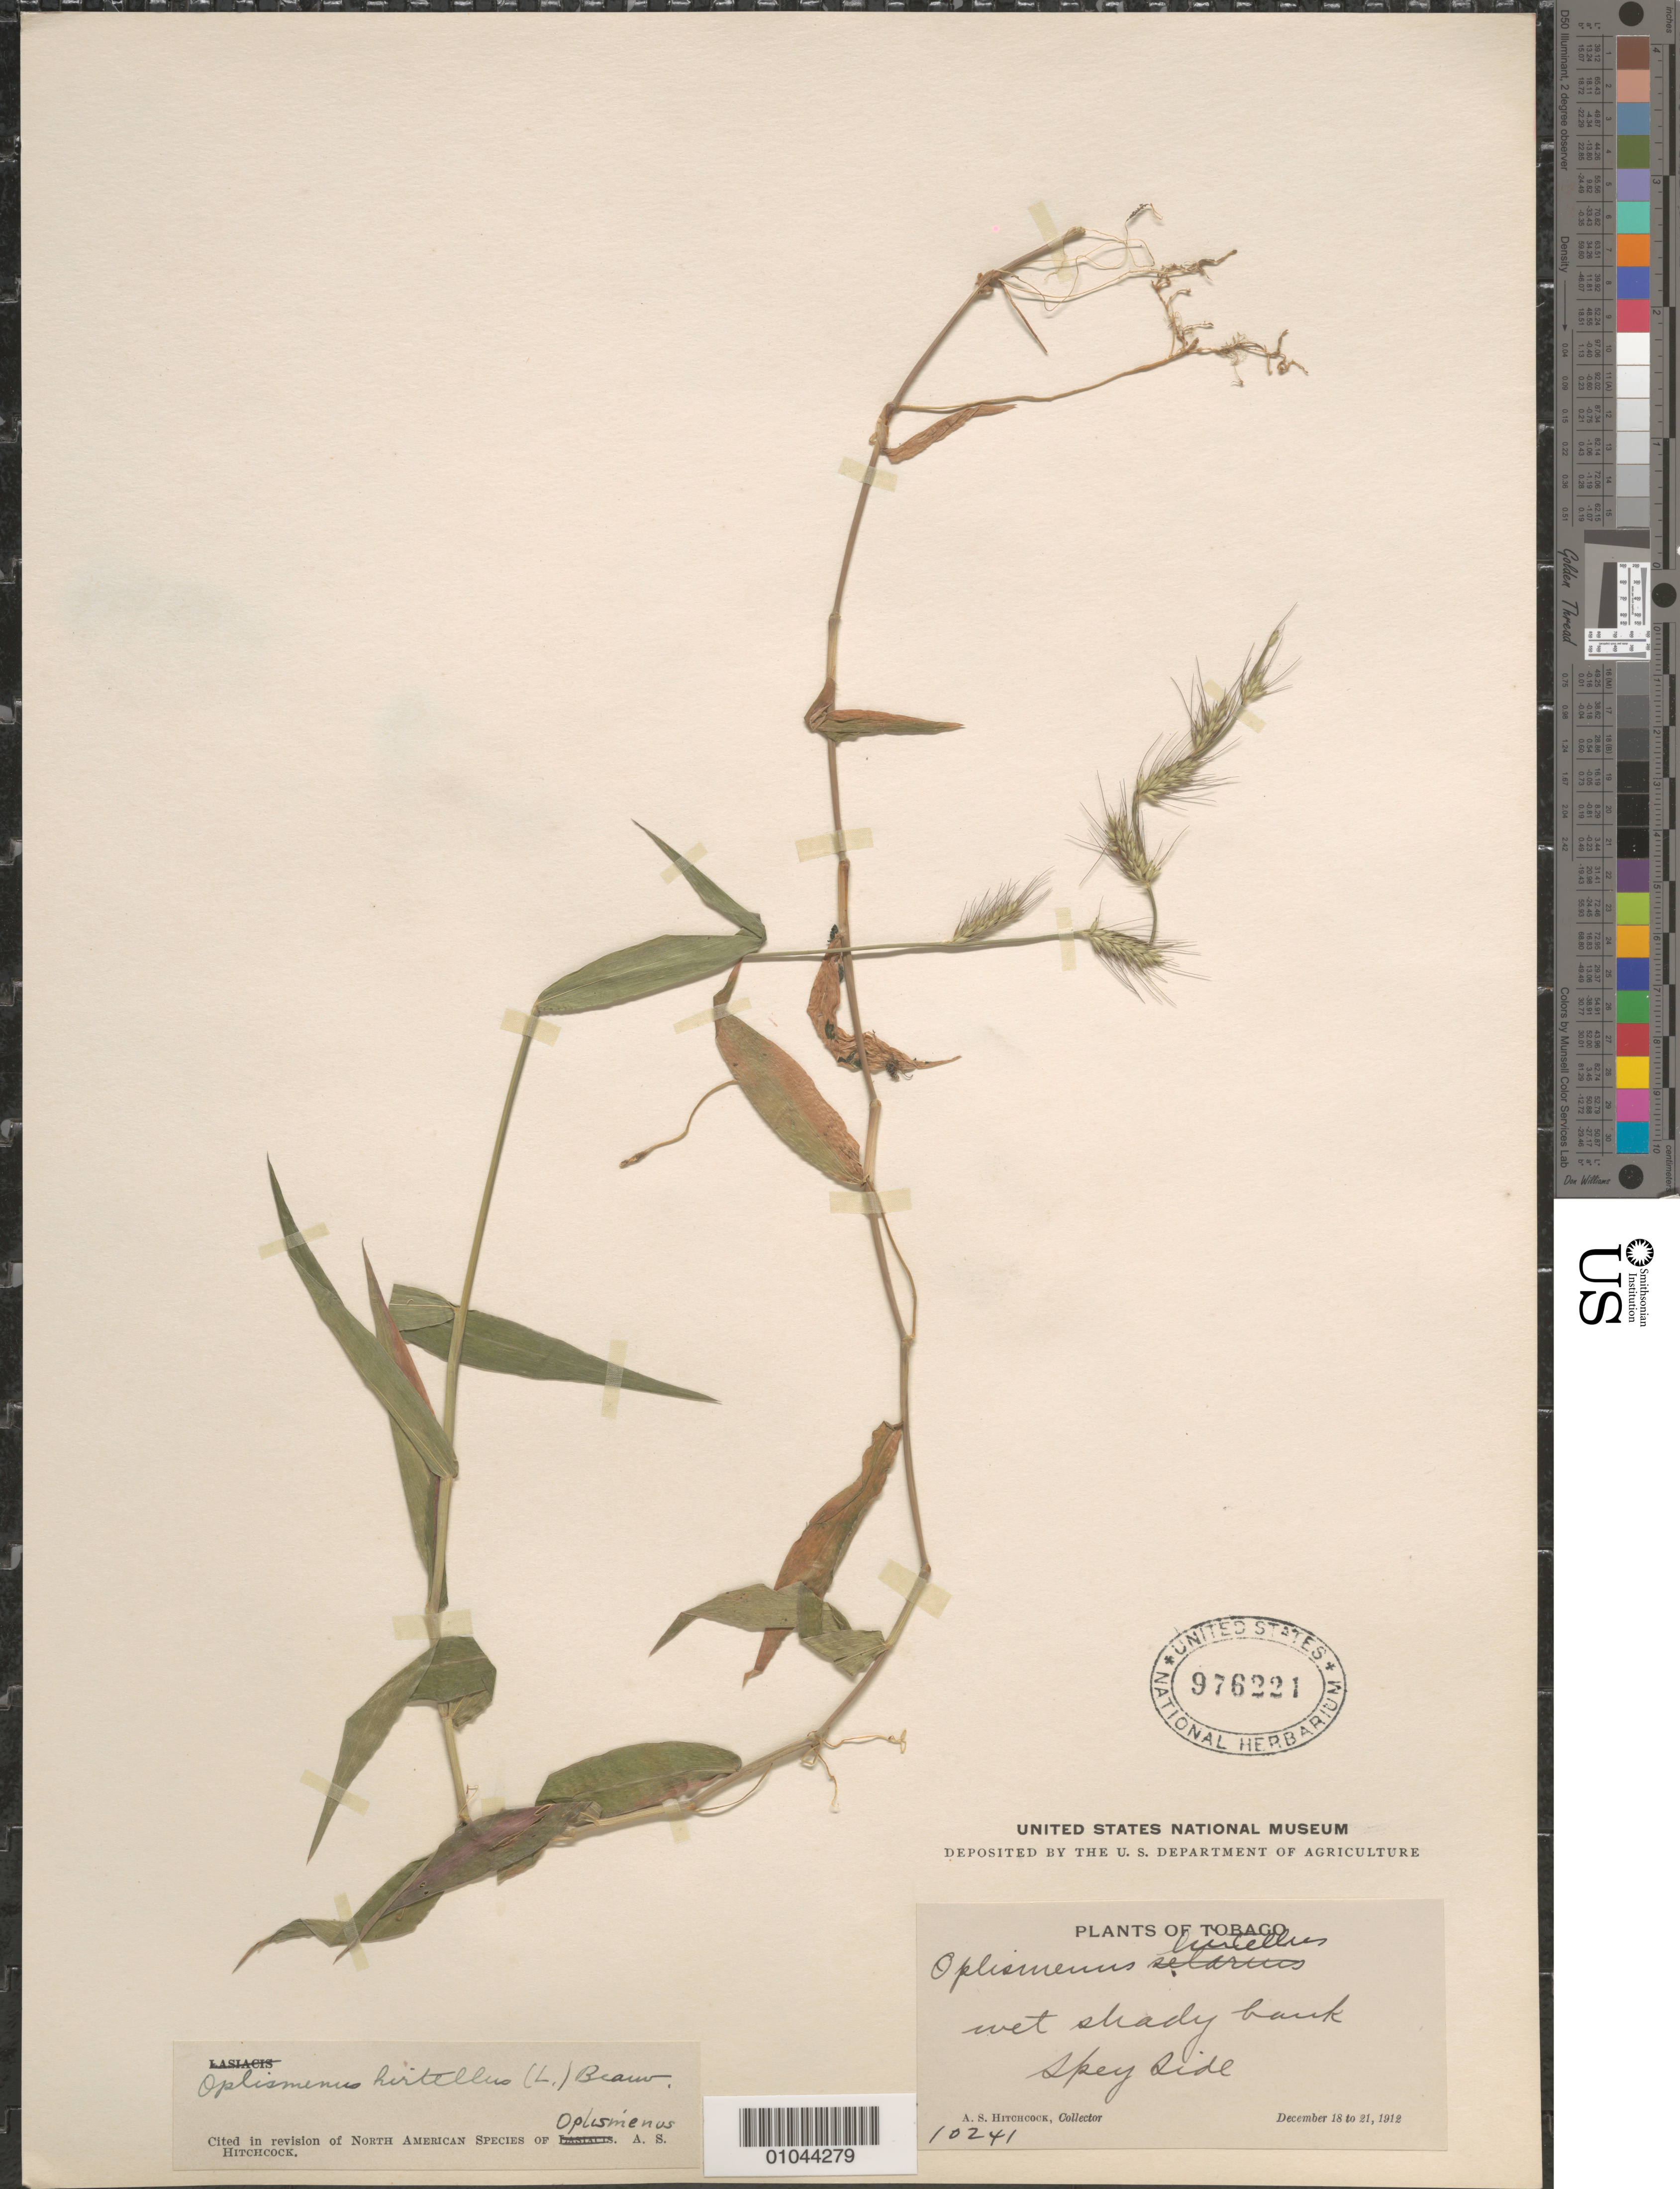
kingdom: Plantae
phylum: Tracheophyta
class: Liliopsida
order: Poales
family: Poaceae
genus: Oplismenus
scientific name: Oplismenus hirtellus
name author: (L.) P. Beauv.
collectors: A. S. Hitchcock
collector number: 10241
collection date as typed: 18 Dec 1912 to 21 Dec 1912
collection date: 1912-12-18/1912-12-21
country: Trinidad and Tobago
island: Tobago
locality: Speyside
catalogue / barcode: US 976221